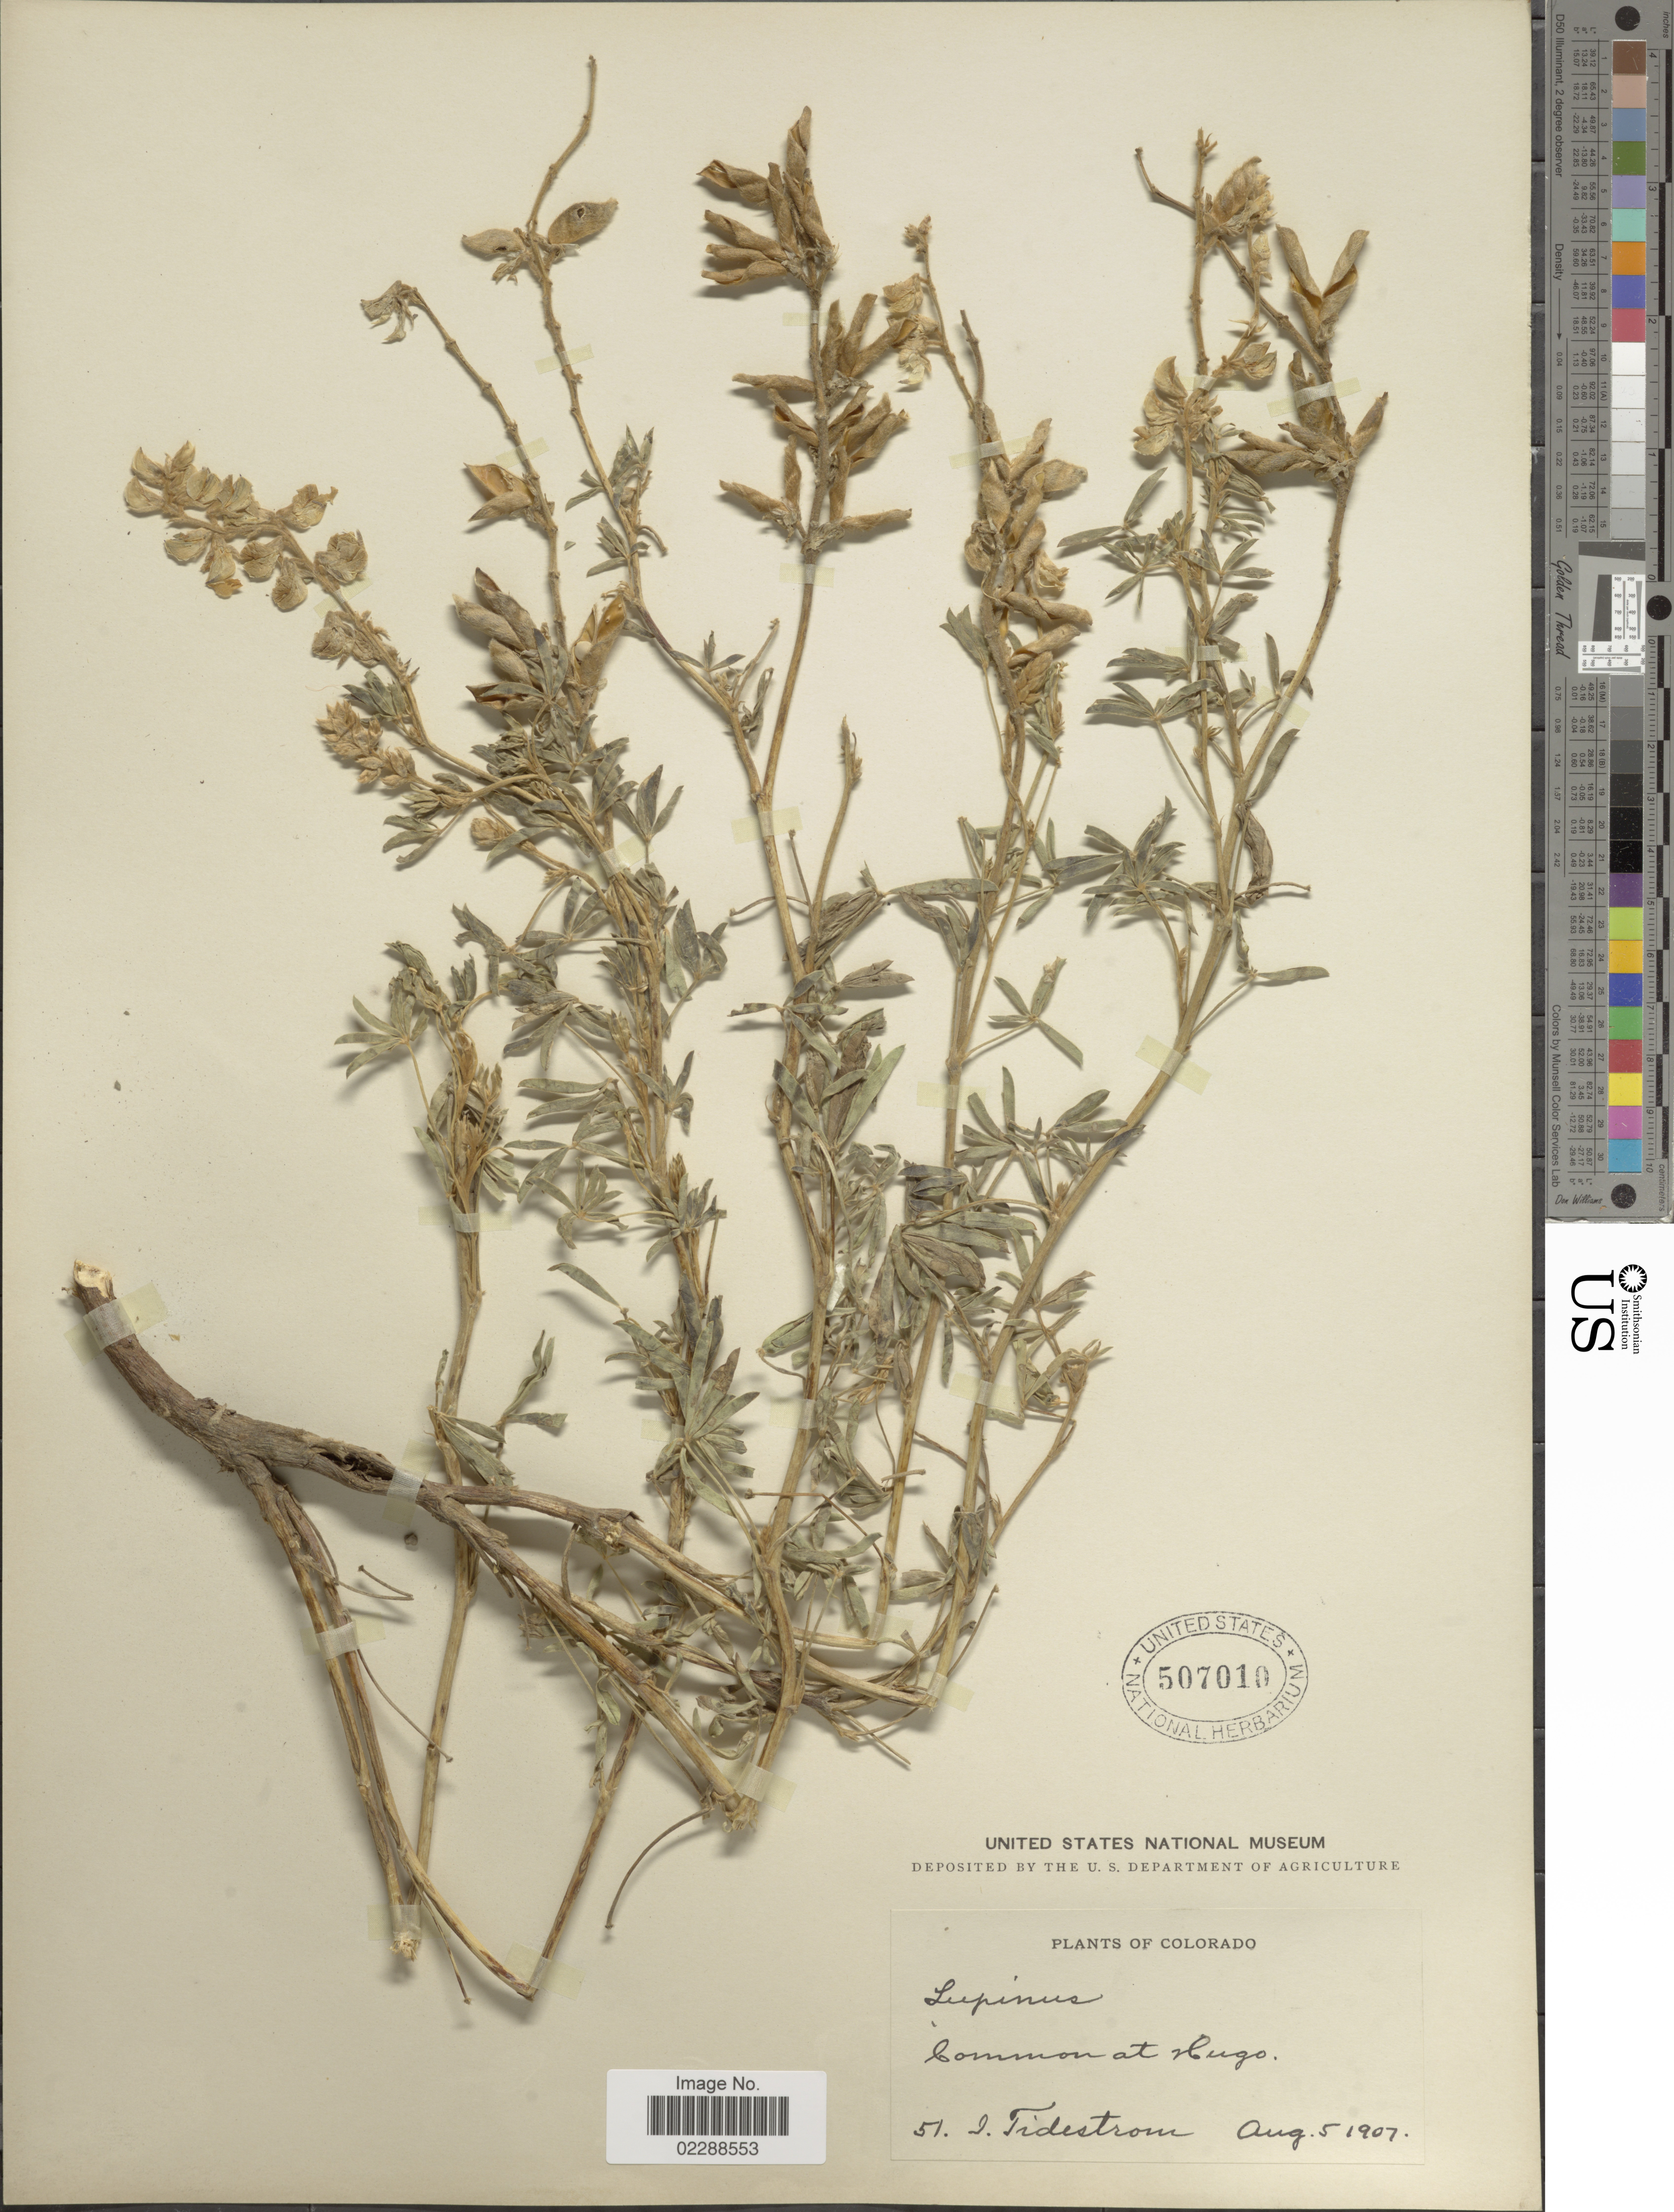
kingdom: Plantae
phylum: Tracheophyta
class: Magnoliopsida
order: Fabales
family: Fabaceae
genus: Lupinus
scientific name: Lupinus sp.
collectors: I. F. Tidestrom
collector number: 51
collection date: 1907-08-05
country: United States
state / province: Colorado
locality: Hugo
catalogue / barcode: US 507010